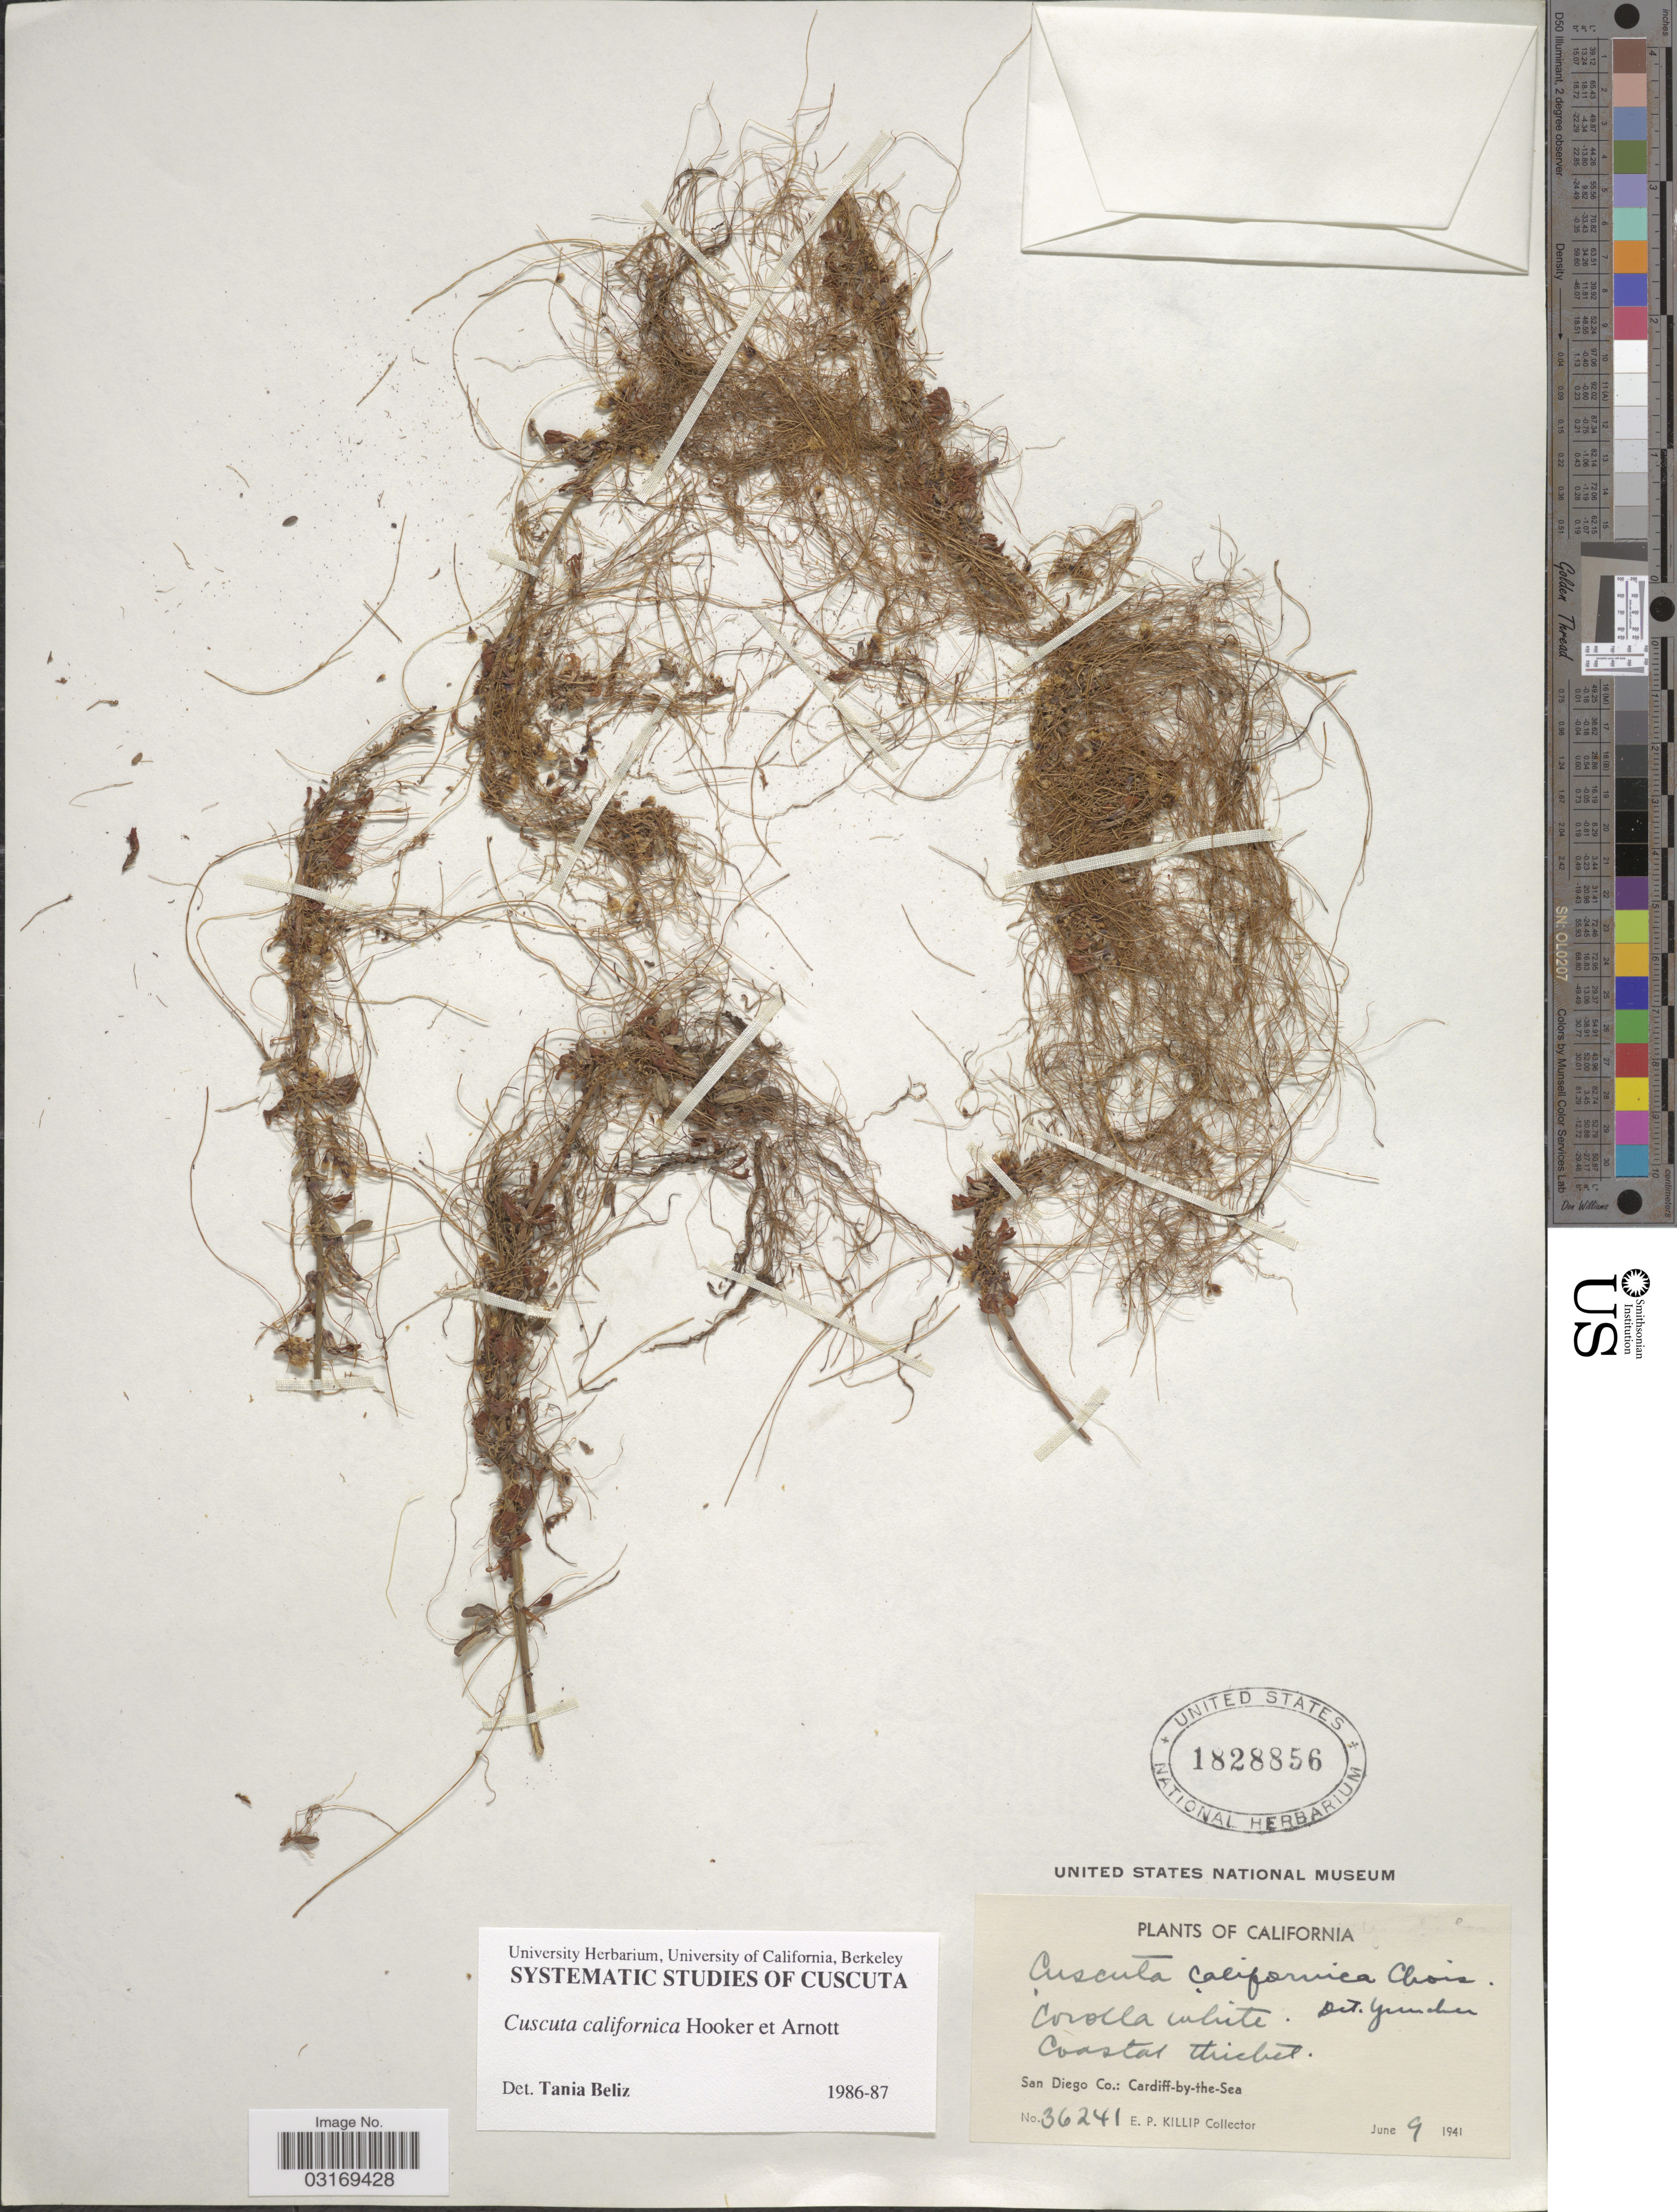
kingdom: Plantae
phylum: Tracheophyta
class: Magnoliopsida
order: Solanales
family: Convolvulaceae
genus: Cuscuta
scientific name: Cuscuta californica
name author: Hook. & Arn.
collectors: E. P. Killip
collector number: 36241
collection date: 1941-06-09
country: United States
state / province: California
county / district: San Diego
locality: San Diego Co.: Cardiff-by-the-Sea.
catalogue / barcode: US 1828856